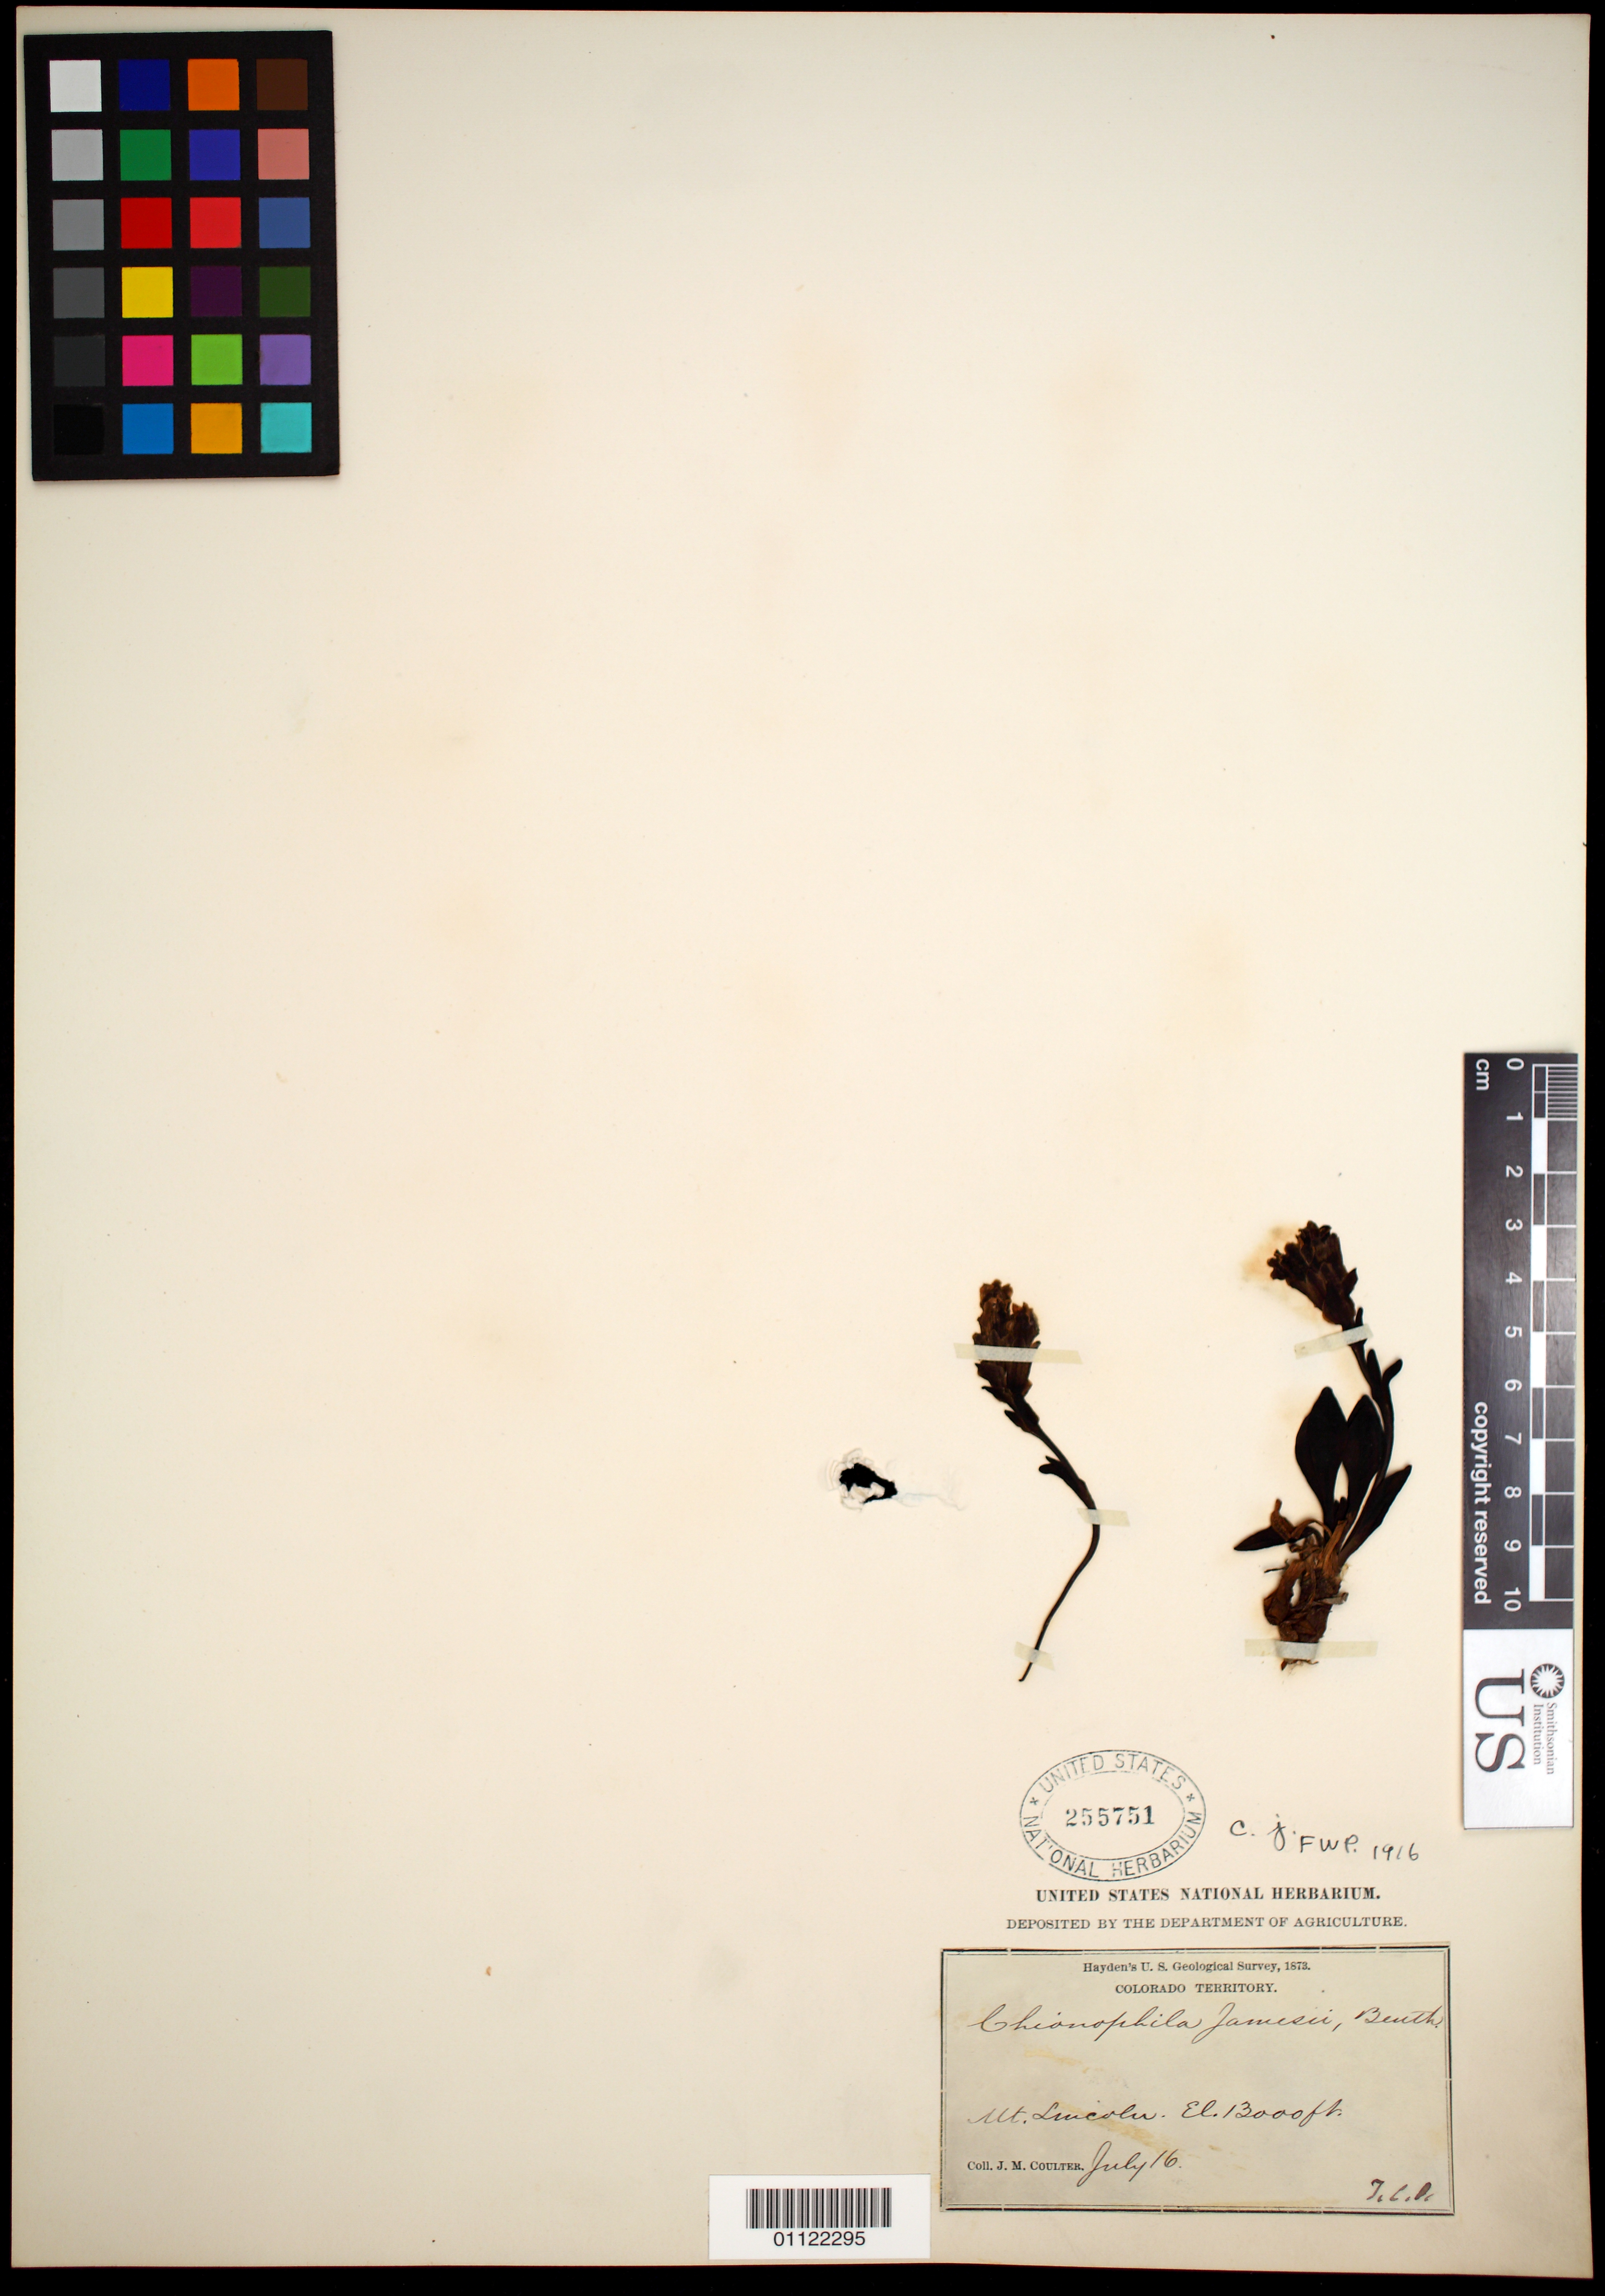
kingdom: Plantae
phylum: Tracheophyta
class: Magnoliopsida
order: Lamiales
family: Plantaginaceae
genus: Chionophila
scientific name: Chionophila jamesii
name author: Benth.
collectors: J. M. Coulter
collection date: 1873-07-16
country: United States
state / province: Colorado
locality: Mt. Lincoln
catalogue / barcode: US 255751